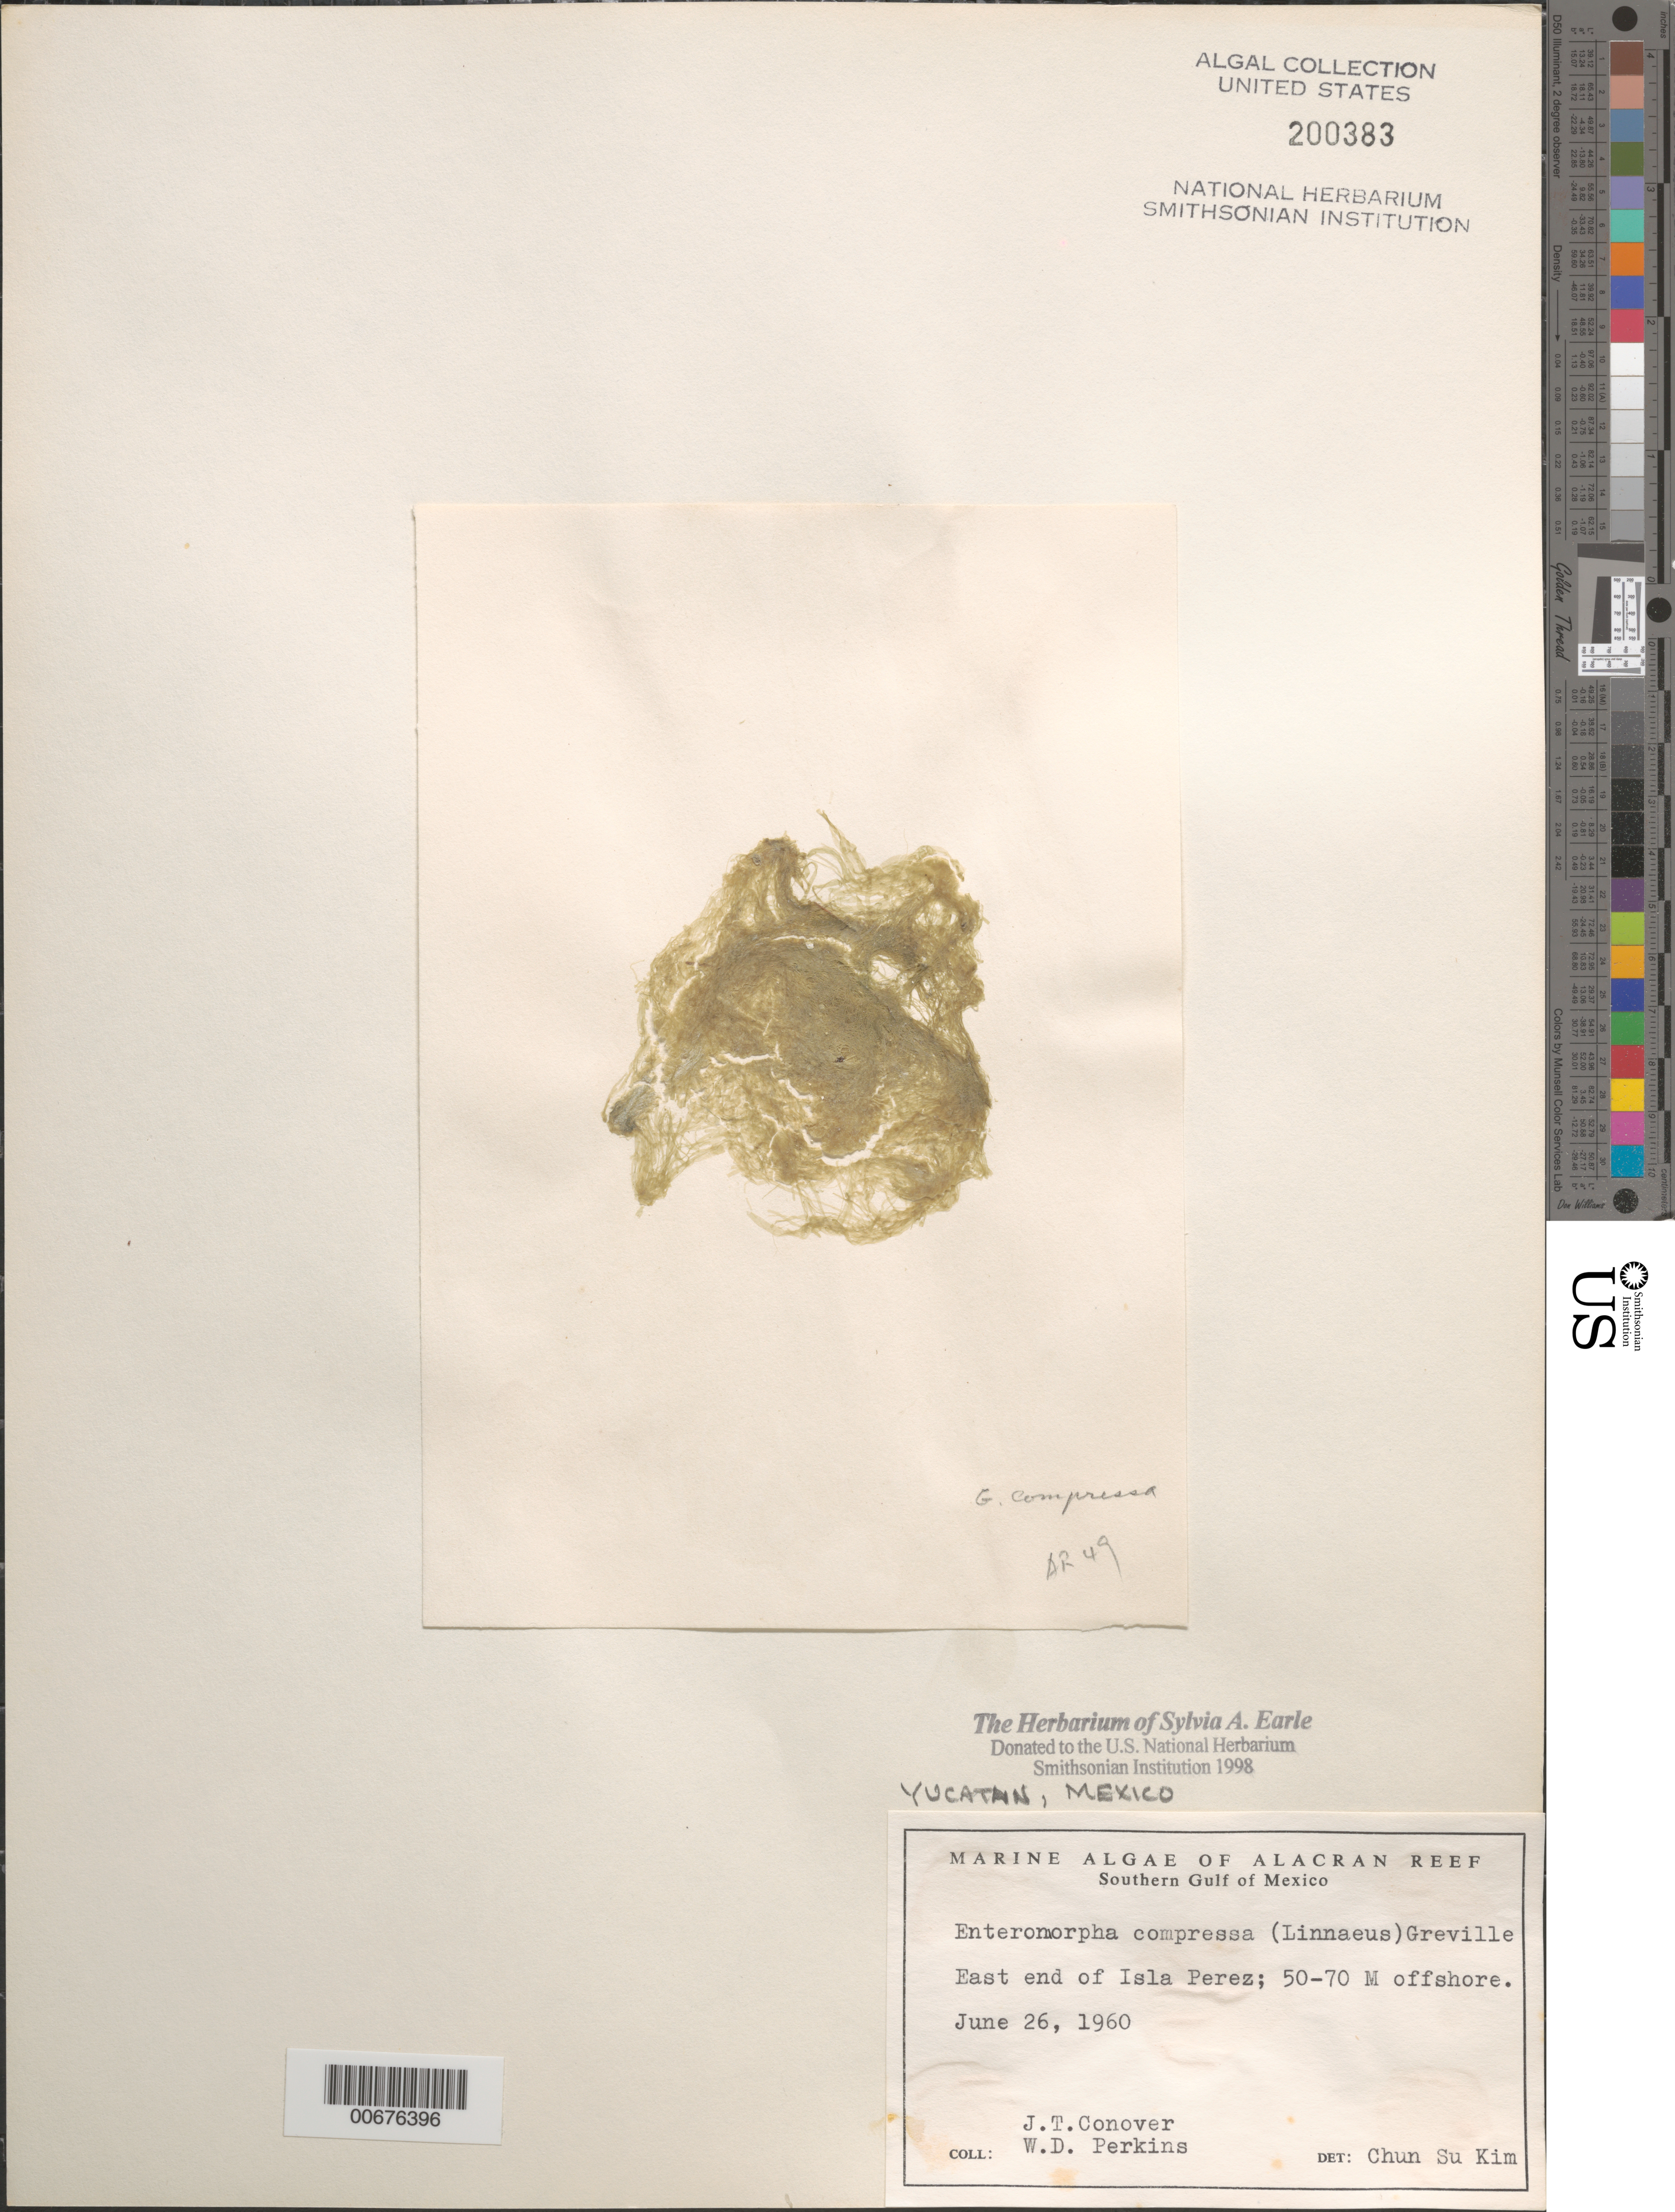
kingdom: Plantae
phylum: Chlorophyta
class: Ulvophyceae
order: Ulvales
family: Ulvaceae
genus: Ulva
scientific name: Ulva compressa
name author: L.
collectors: J. T. Conover & W. D. Perkins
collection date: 1960-06-26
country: Mexico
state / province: Yucatán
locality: Alacran Reef. Southern Gulf of Mexico. East end of Isla Perez.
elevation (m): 50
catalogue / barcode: US 200383